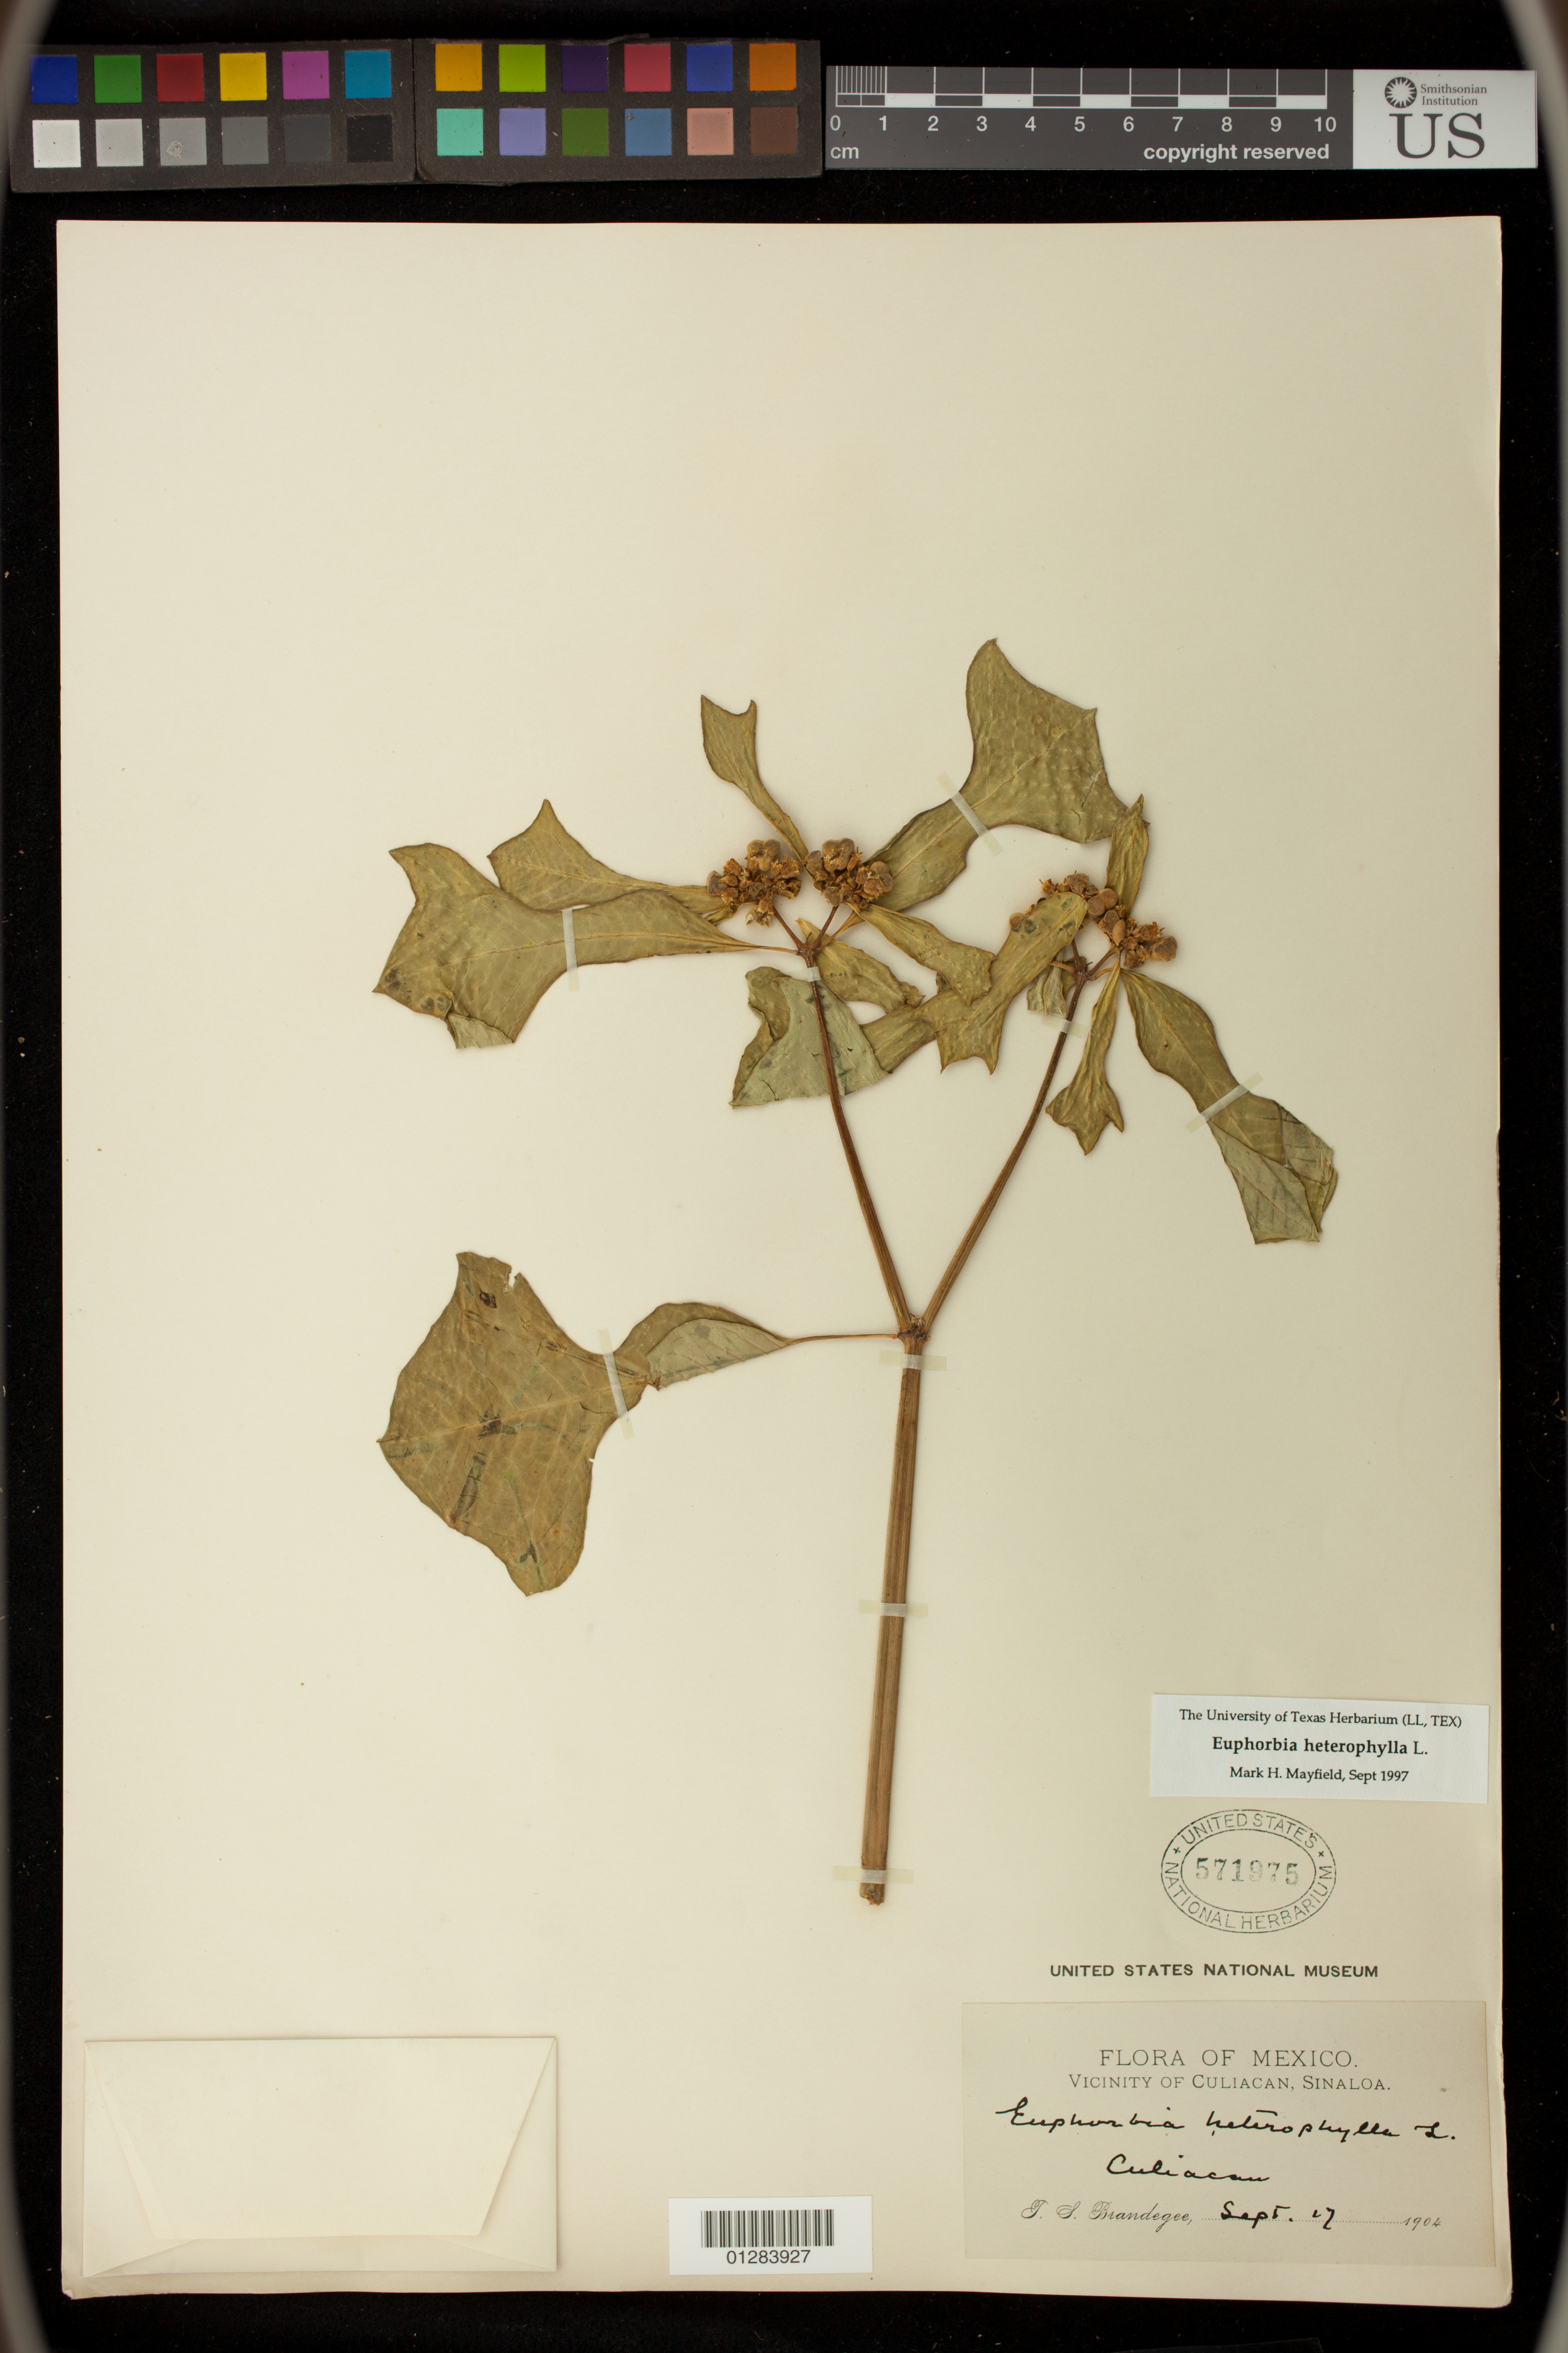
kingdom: Plantae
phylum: Tracheophyta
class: Magnoliopsida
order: Malpighiales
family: Euphorbiaceae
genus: Euphorbia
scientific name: Euphorbia heterophylla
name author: L.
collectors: T. S. Brandegee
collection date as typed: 1904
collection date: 1904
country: Mexico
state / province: Sinaloa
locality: Vicinity of Culiacan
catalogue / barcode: US 571975